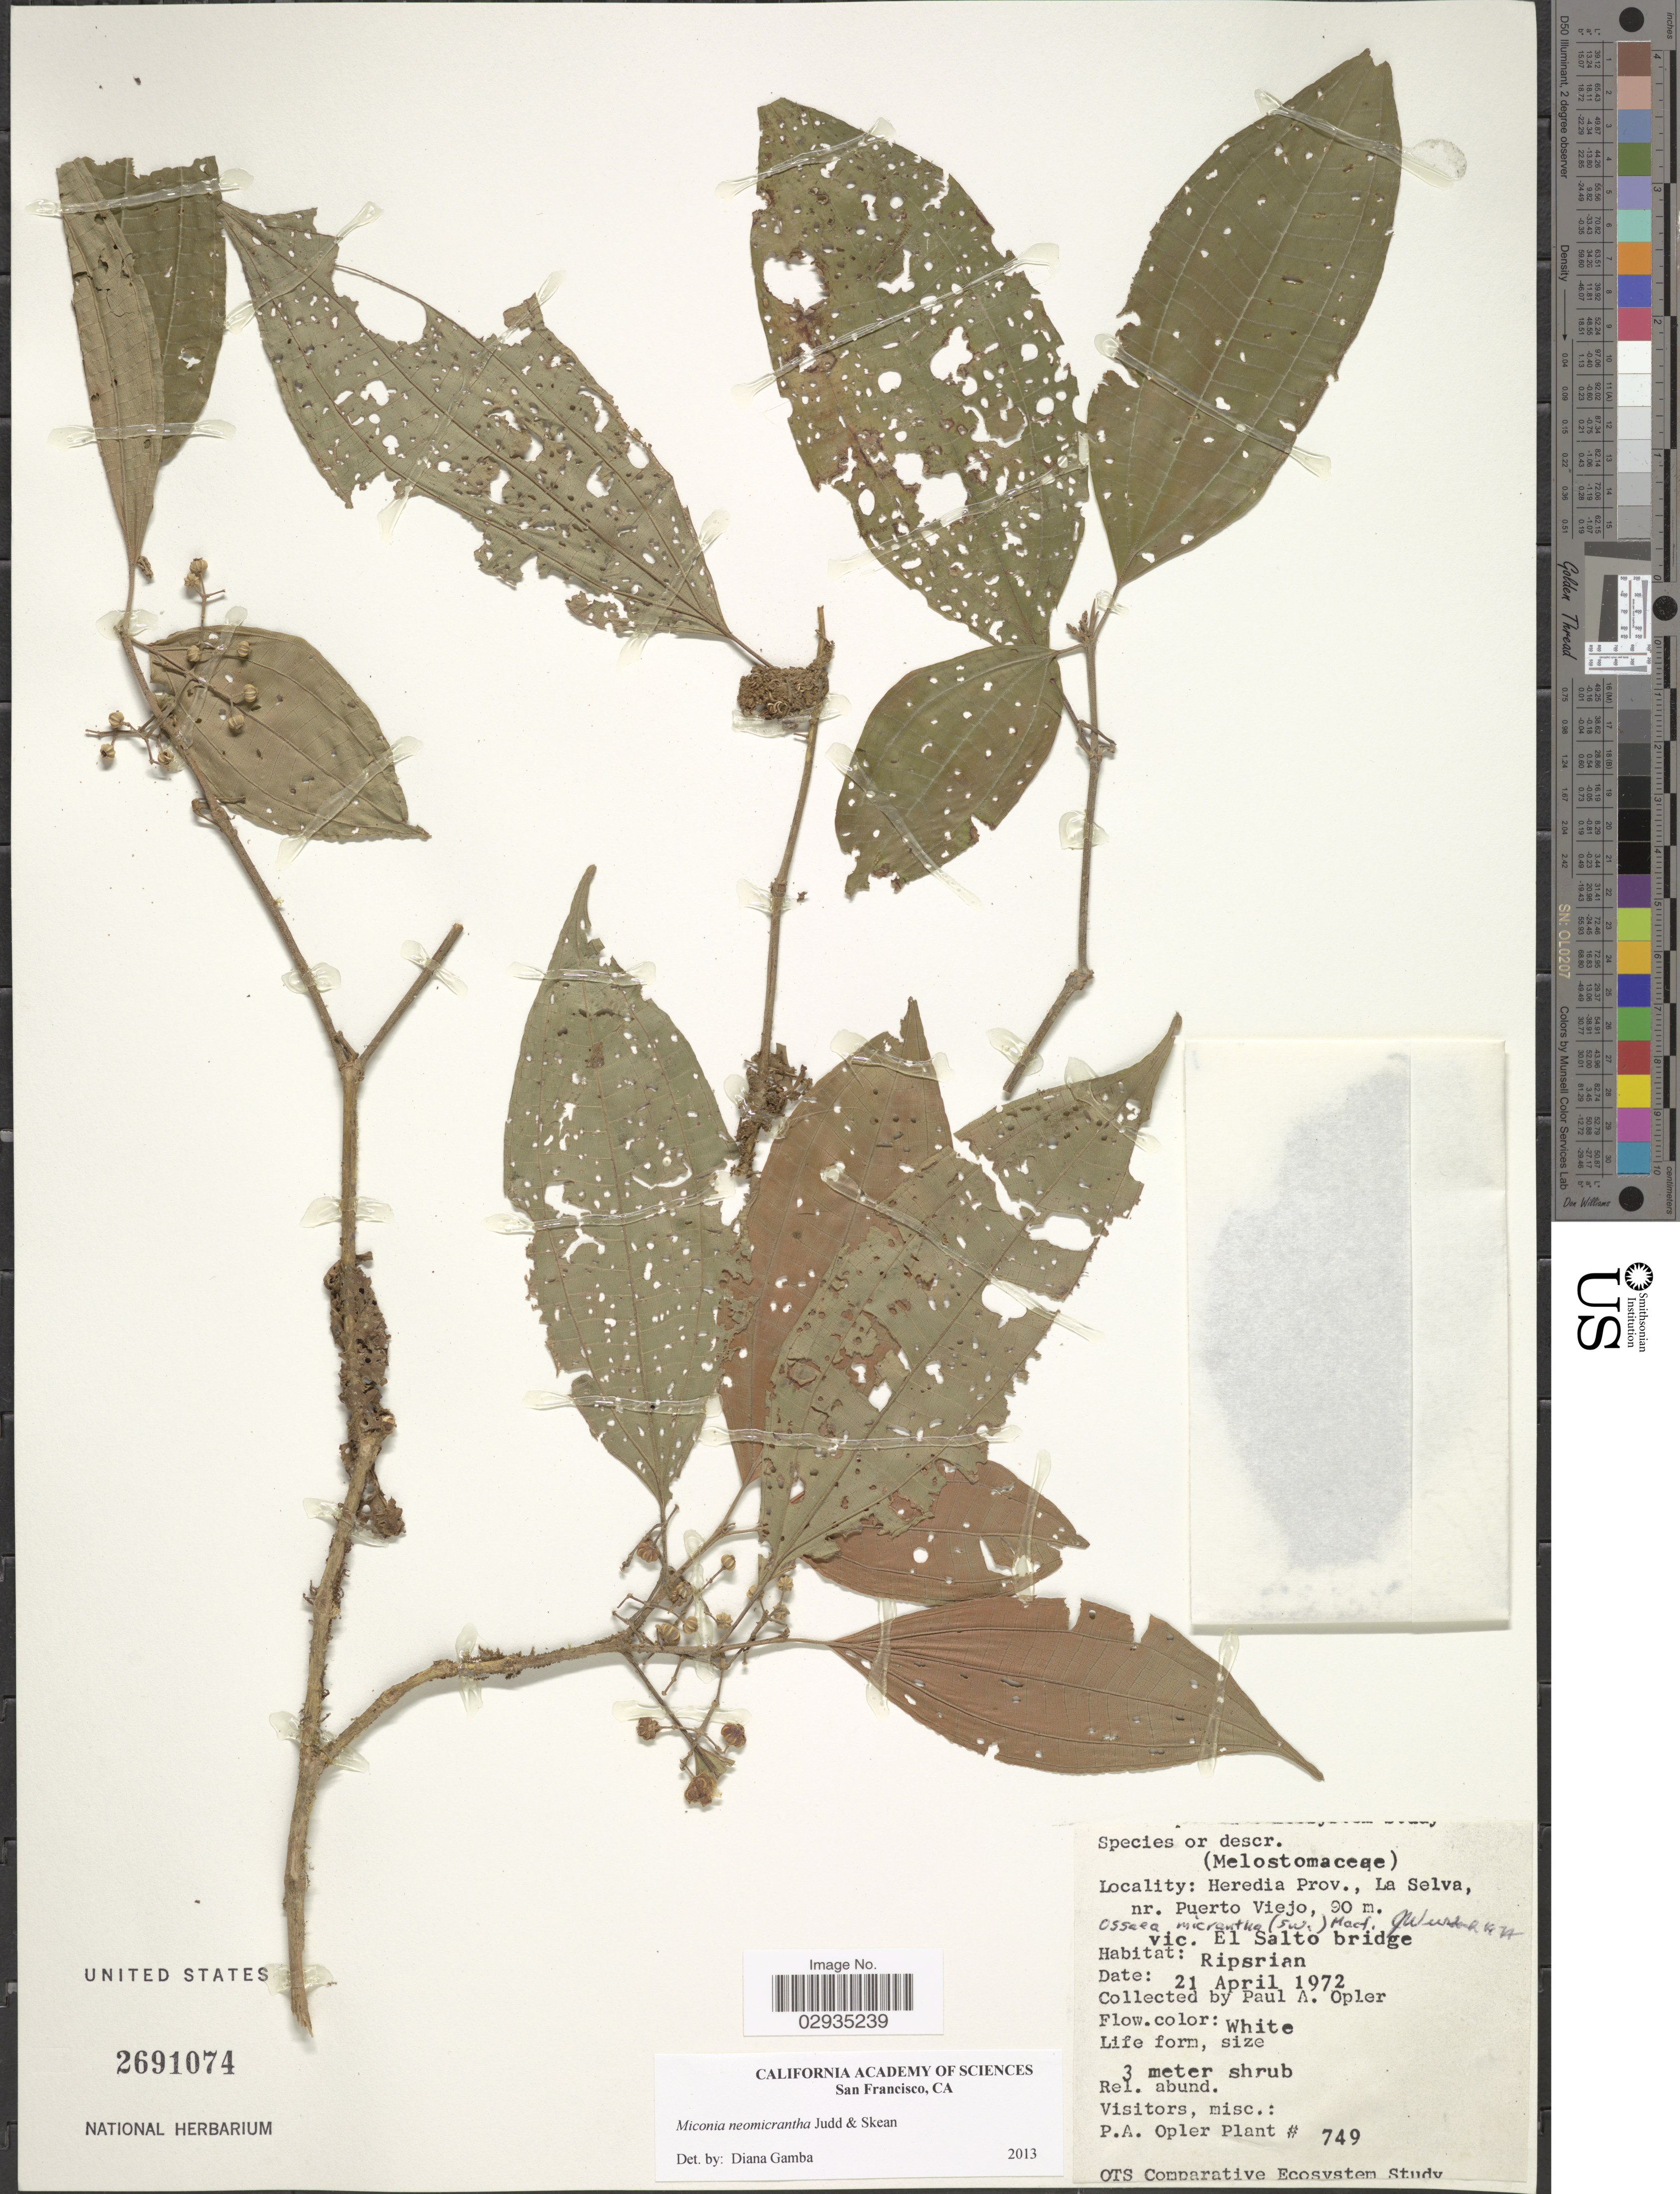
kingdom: Plantae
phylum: Tracheophyta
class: Magnoliopsida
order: Myrtales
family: Melastomataceae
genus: Miconia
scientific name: Miconia neomicrantha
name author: Judd & Skean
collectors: P. Opler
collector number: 749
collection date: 1972-04-21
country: Costa Rica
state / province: Heredia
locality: La Selva, nr. Puerto Viejo, vic. El Salto Bridge.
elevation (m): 90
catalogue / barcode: US 2691074